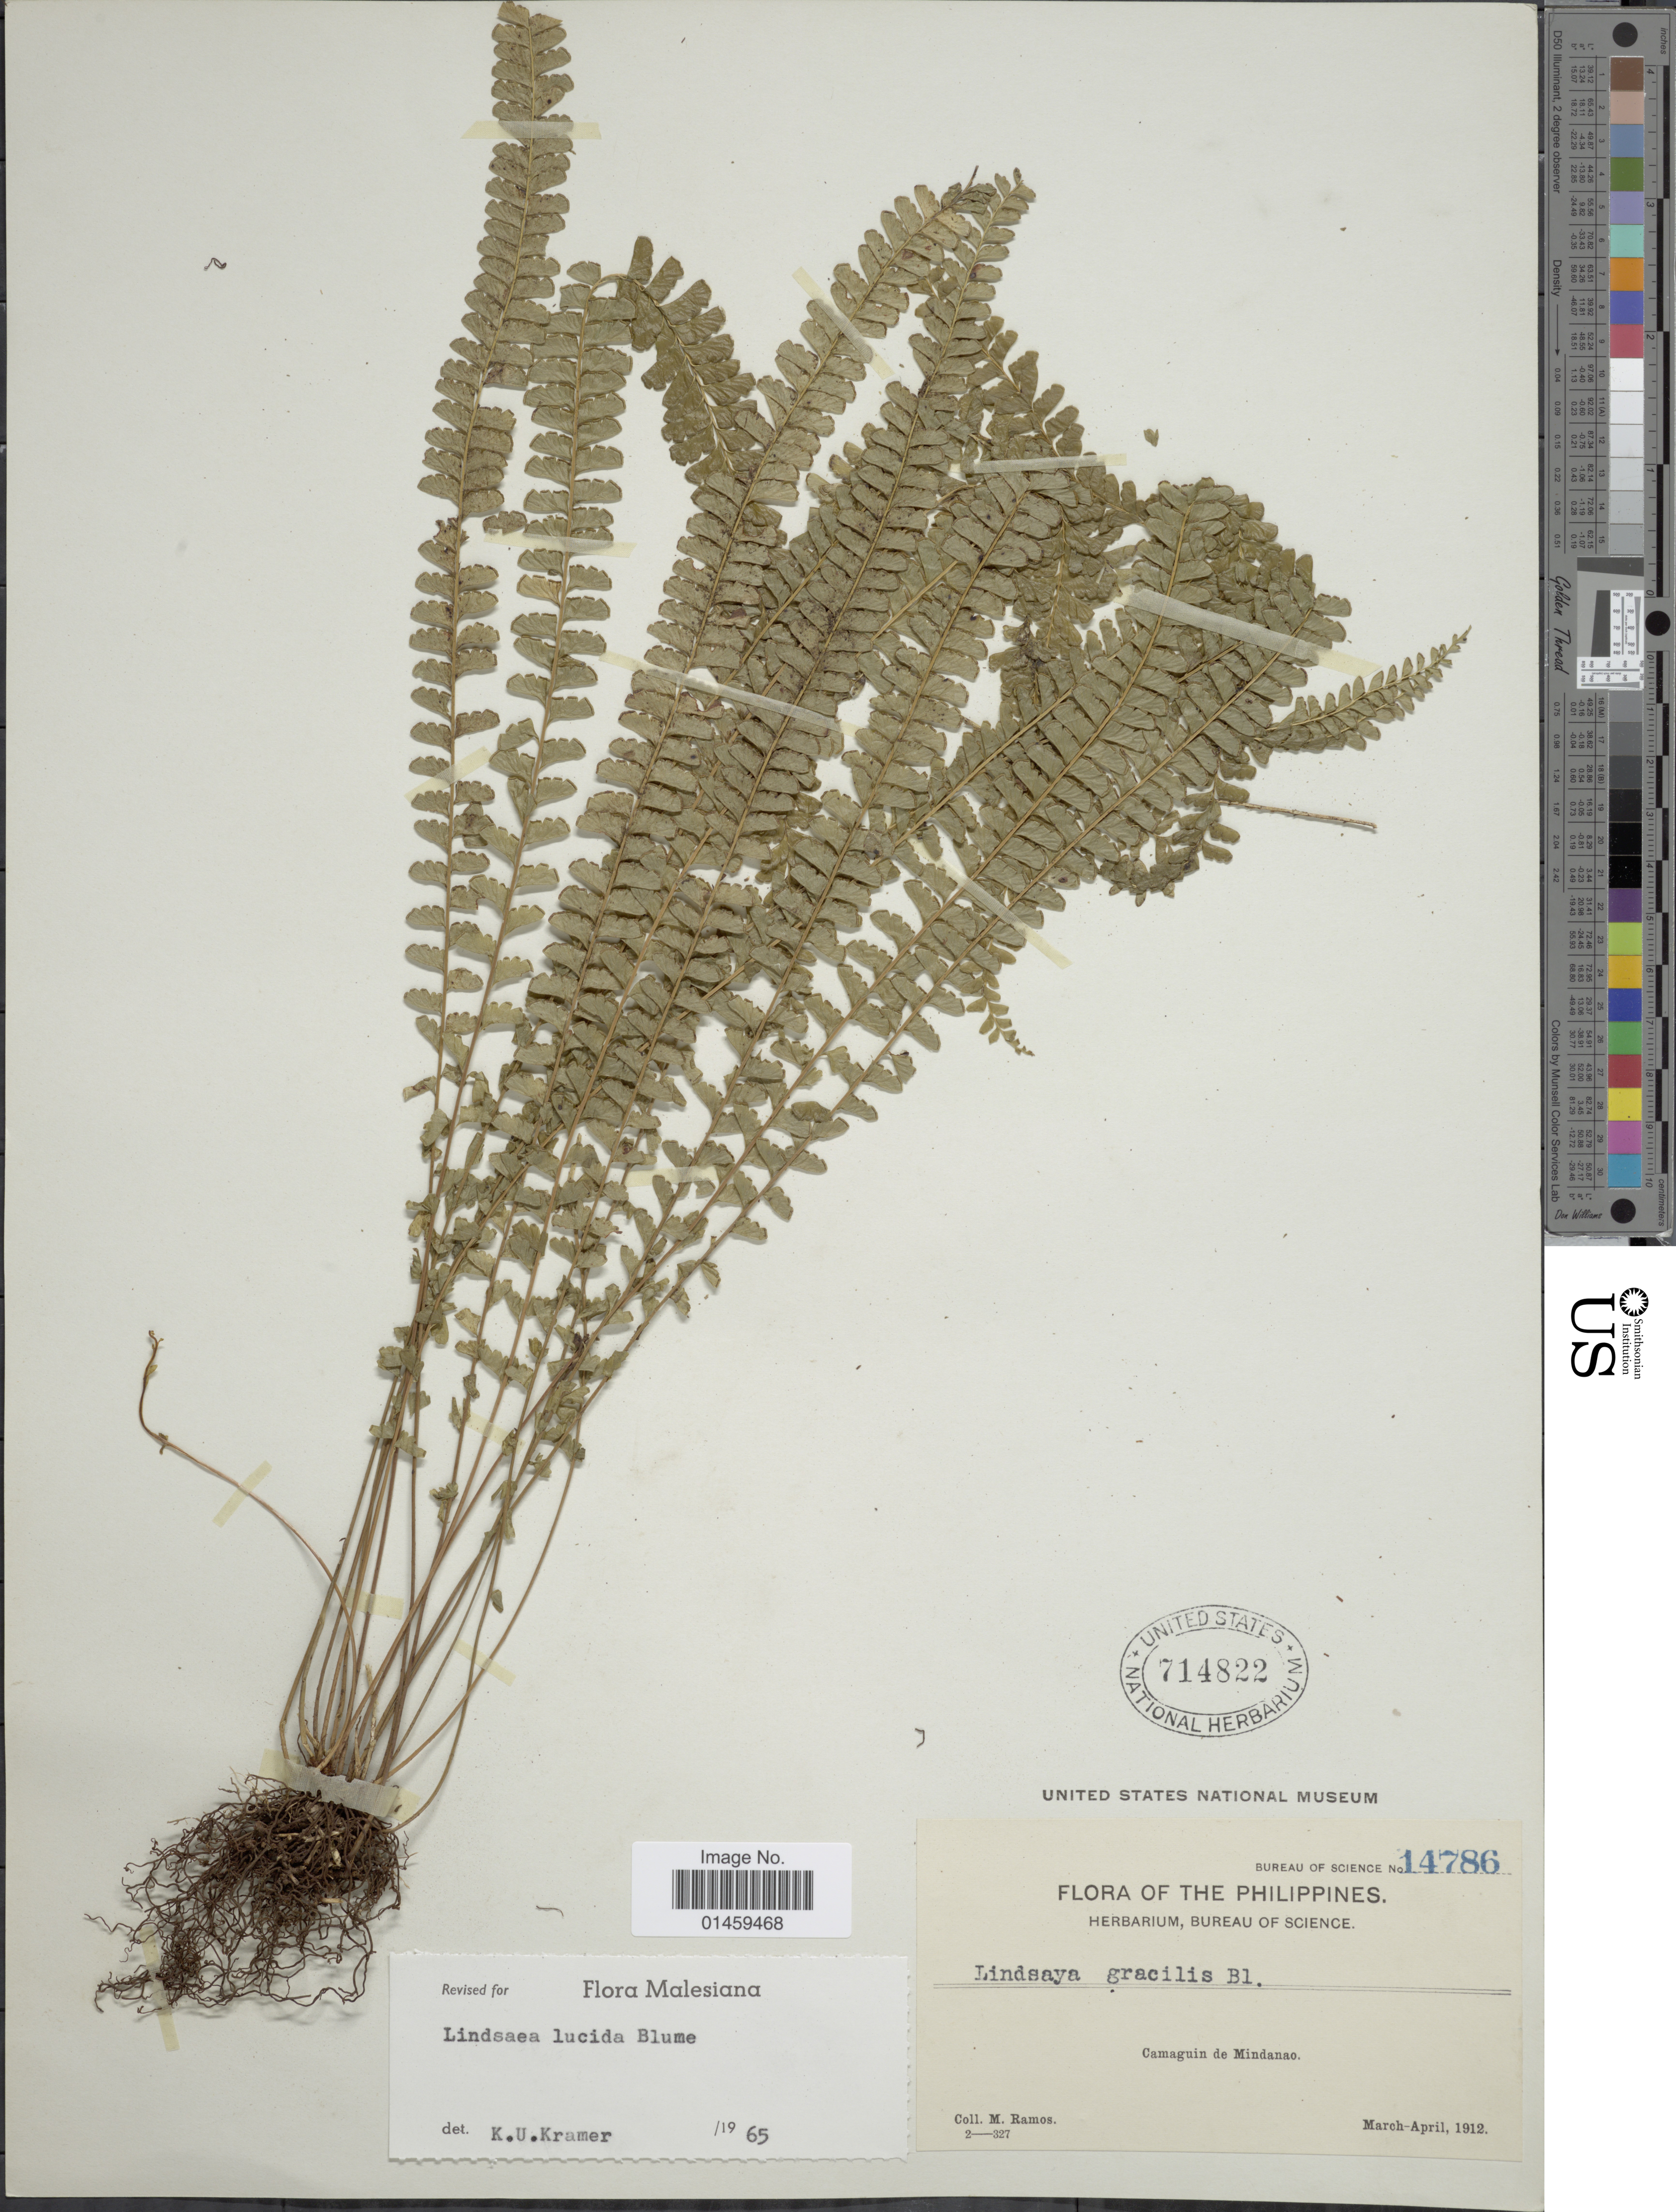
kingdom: Plantae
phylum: Tracheophyta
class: Polypodiopsida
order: Polypodiales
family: Lindsaeaceae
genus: Lindsaea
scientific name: Lindsaea lucida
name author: Blume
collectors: M. Ramos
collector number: Bureau of Science 14786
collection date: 1912-03/1912-04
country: Philippines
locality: Camaguin de Mindanao.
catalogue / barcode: US 714822